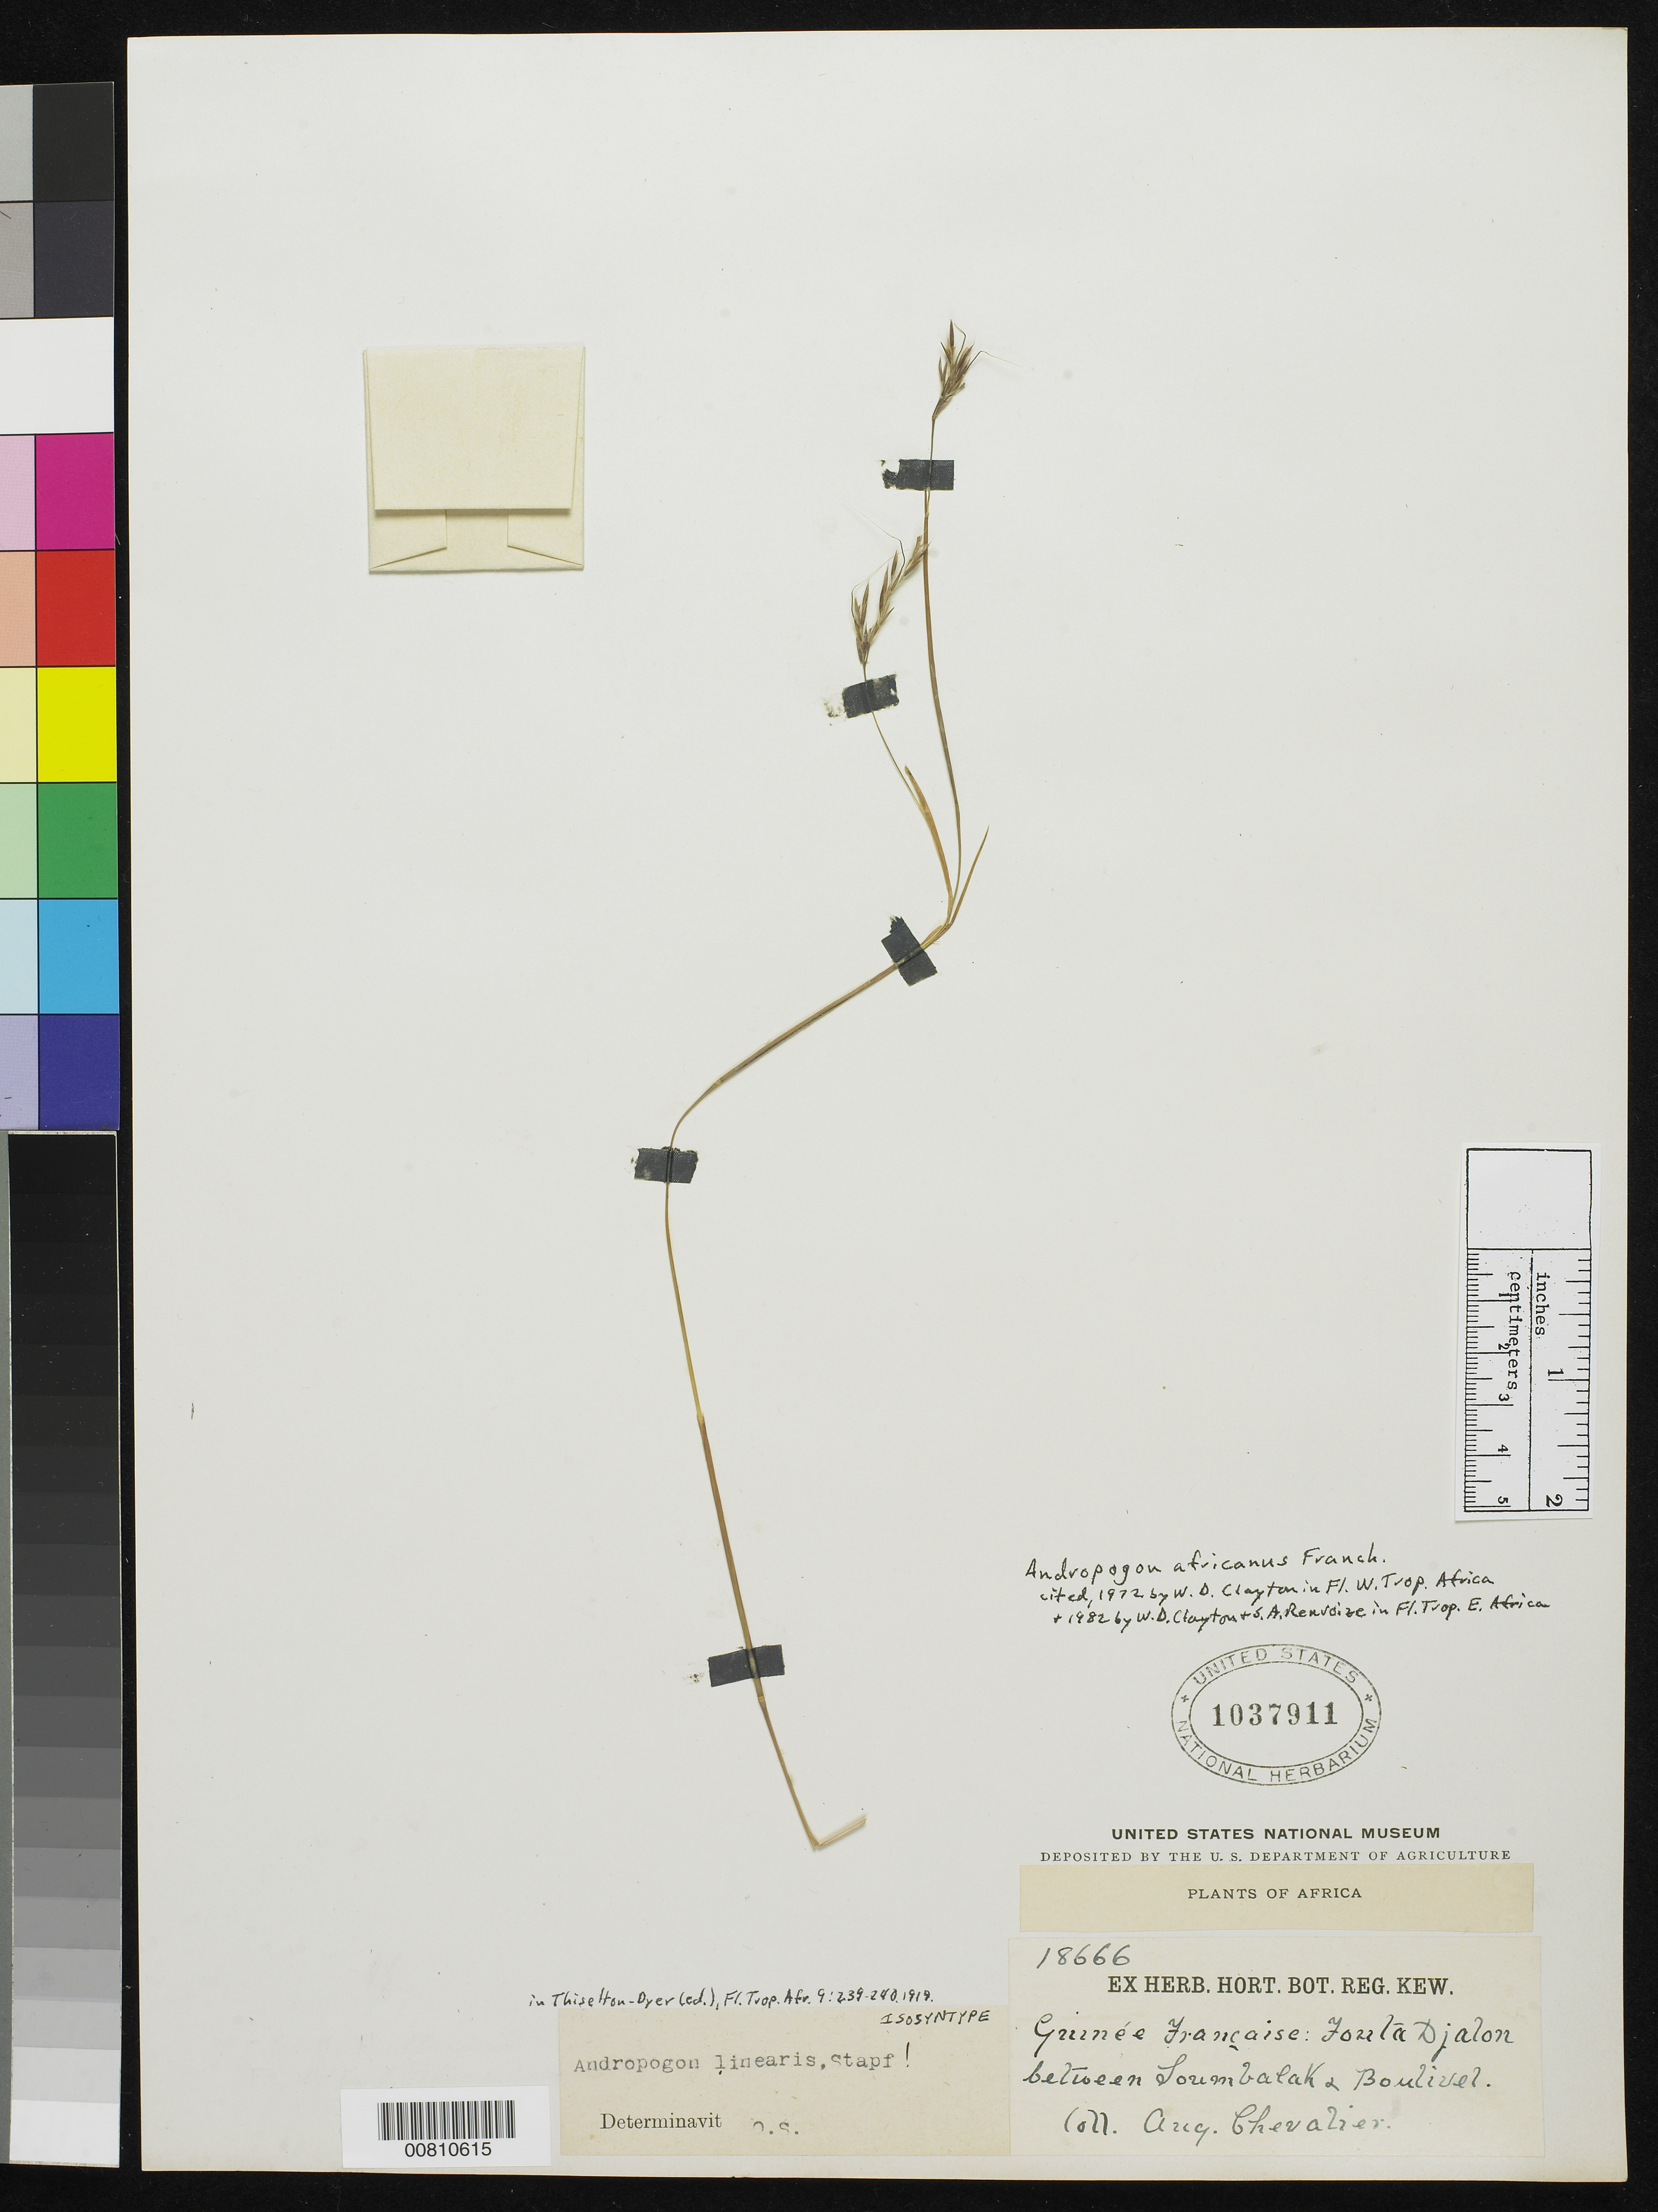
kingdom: Plantae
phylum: Tracheophyta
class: Liliopsida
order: Poales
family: Poaceae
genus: Andropogon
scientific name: Andropogon linearis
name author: Stapf in Prain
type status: Isosyntype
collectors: A. J. Chevalier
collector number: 18666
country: Guinea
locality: Guinée Francaise: Fouta Djalon between Soumbalak & Boulivel [protologue: "Futa Jallon; between Soumbulako and Boulivel"]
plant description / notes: Cited 1972 by W.D. Clayton in Fl. W. Trop. Africa & 1982 by W.D. Clayton & S.A. Renvoize in Fl. Trop. E. Africa.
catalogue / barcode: US 1037911